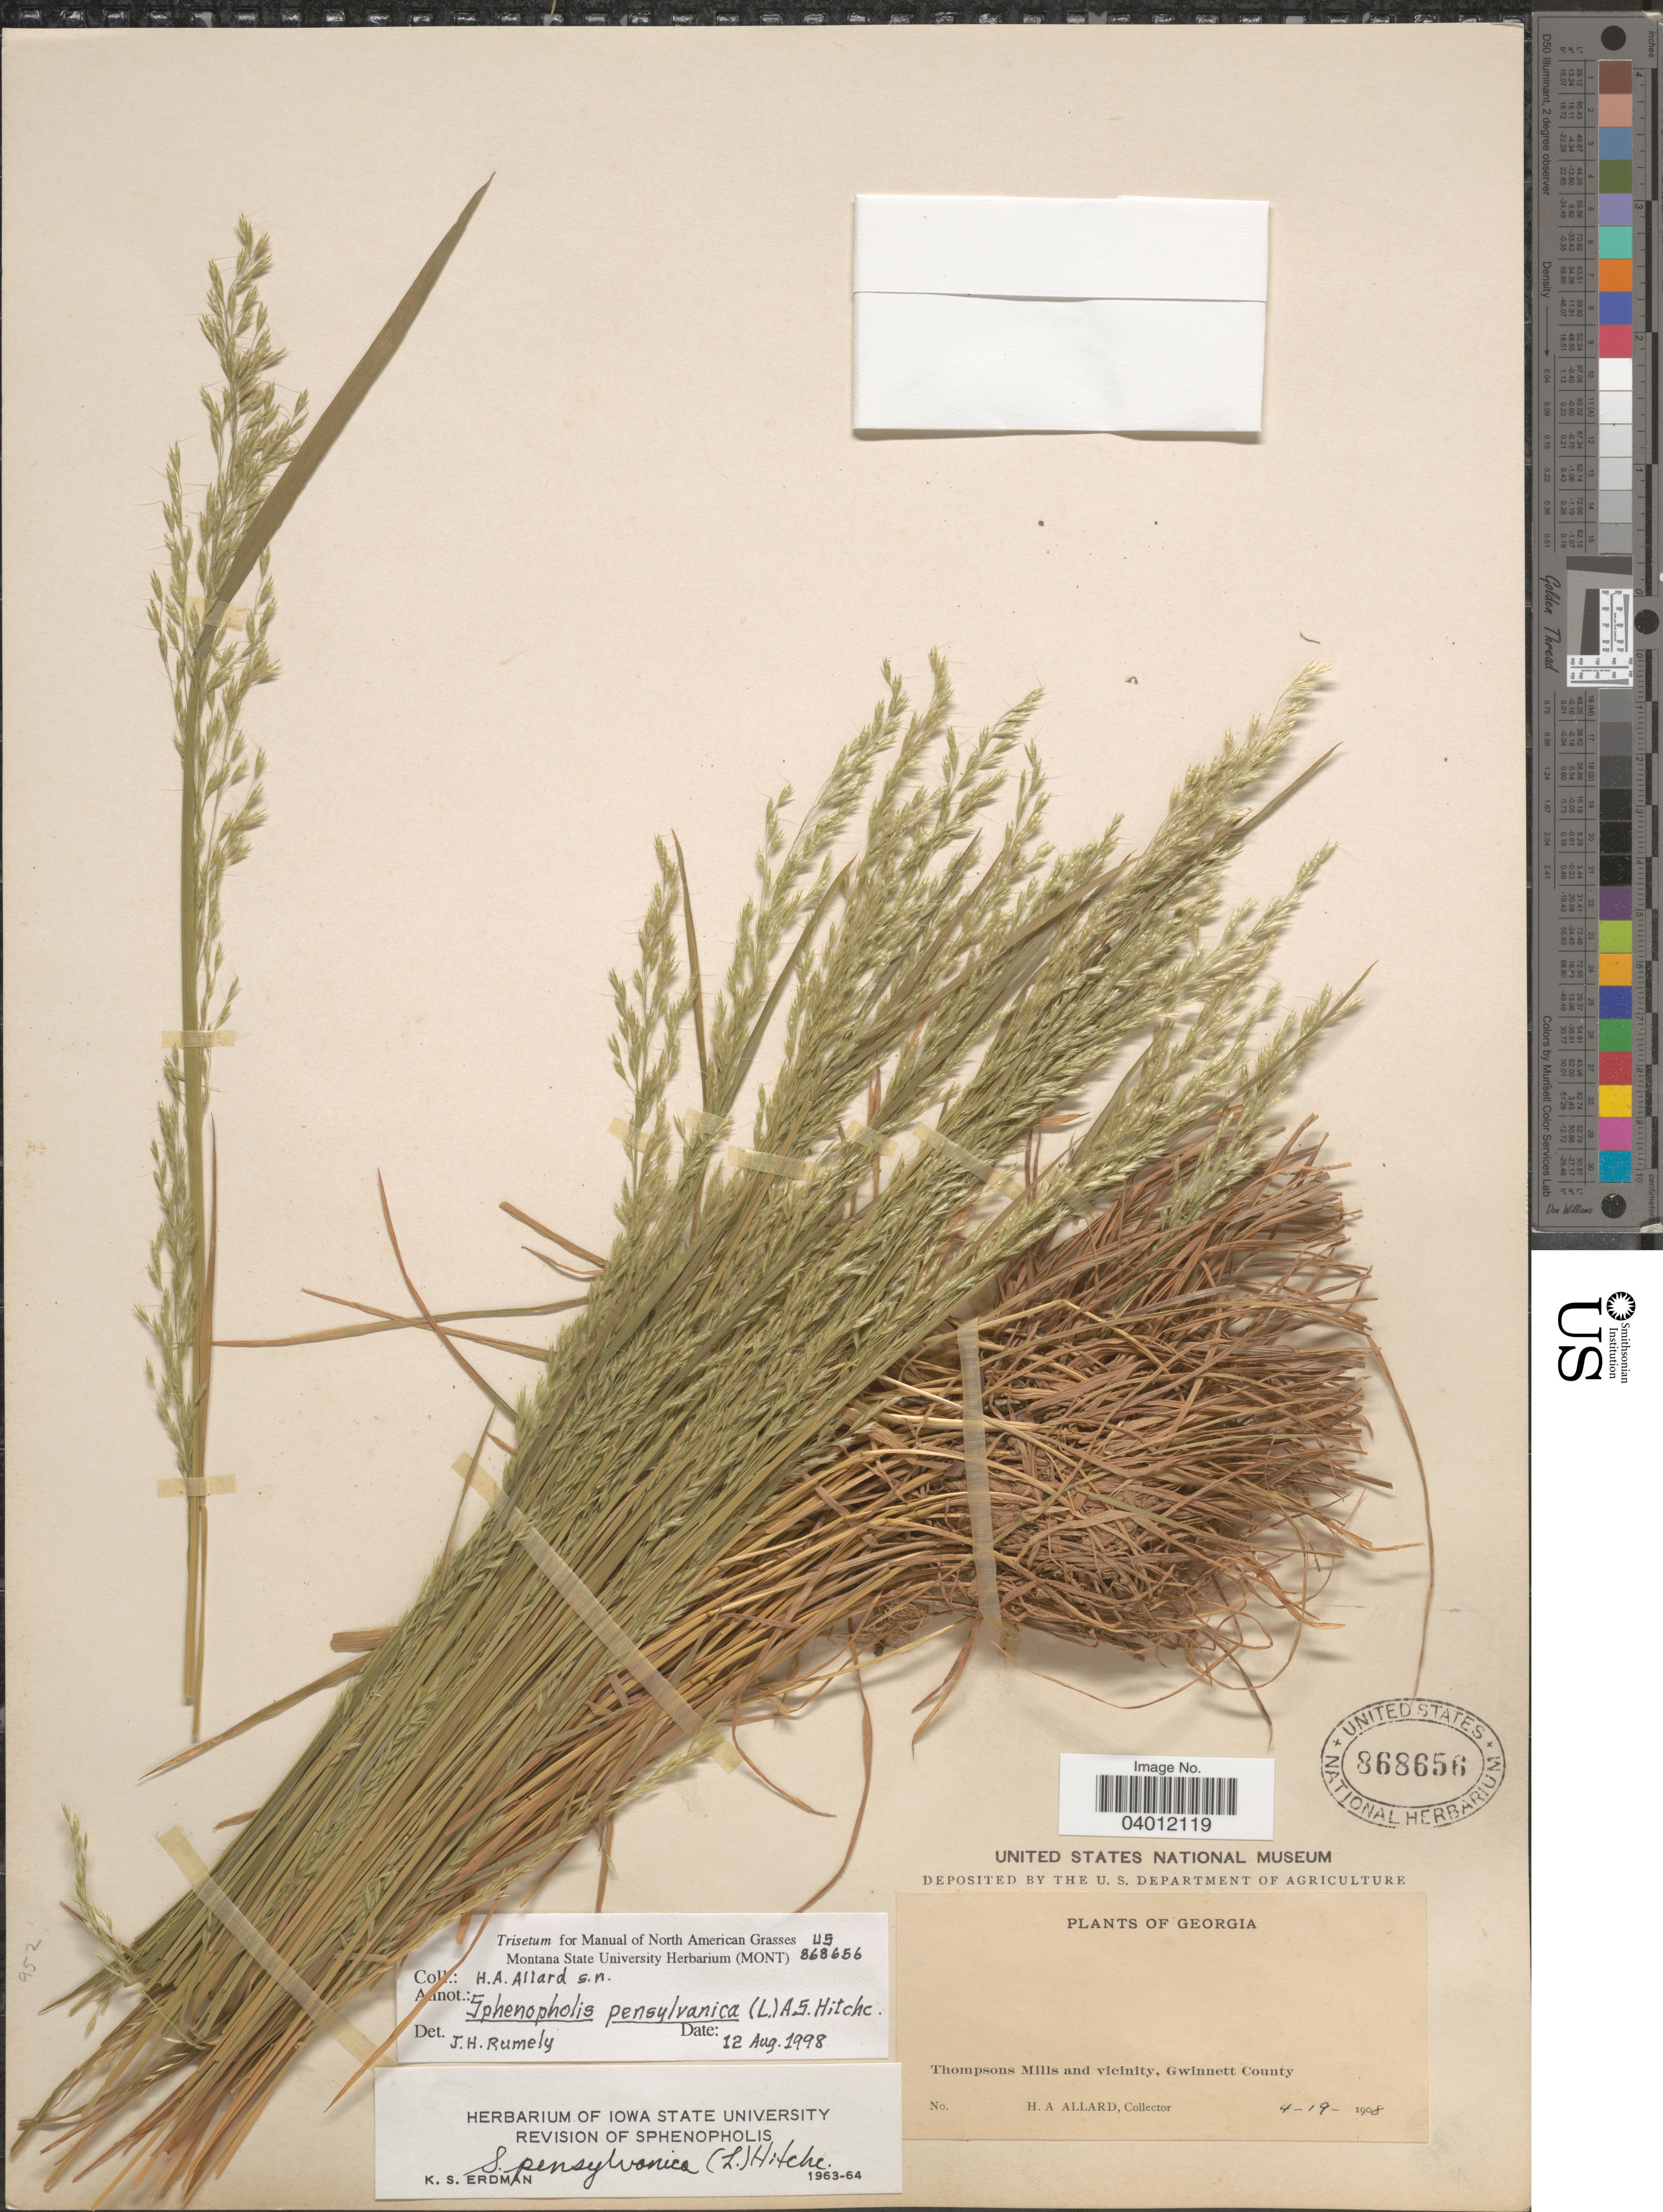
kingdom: Plantae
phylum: Tracheophyta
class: Liliopsida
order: Poales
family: Poaceae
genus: Sphenopholis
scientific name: Sphenopholis pensylvanica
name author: (L.) Hitchc.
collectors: H. A. Allard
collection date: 1908-04-19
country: United States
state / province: Georgia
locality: Thompsons Mills and vicinity, Gwinnett County.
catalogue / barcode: US 868656